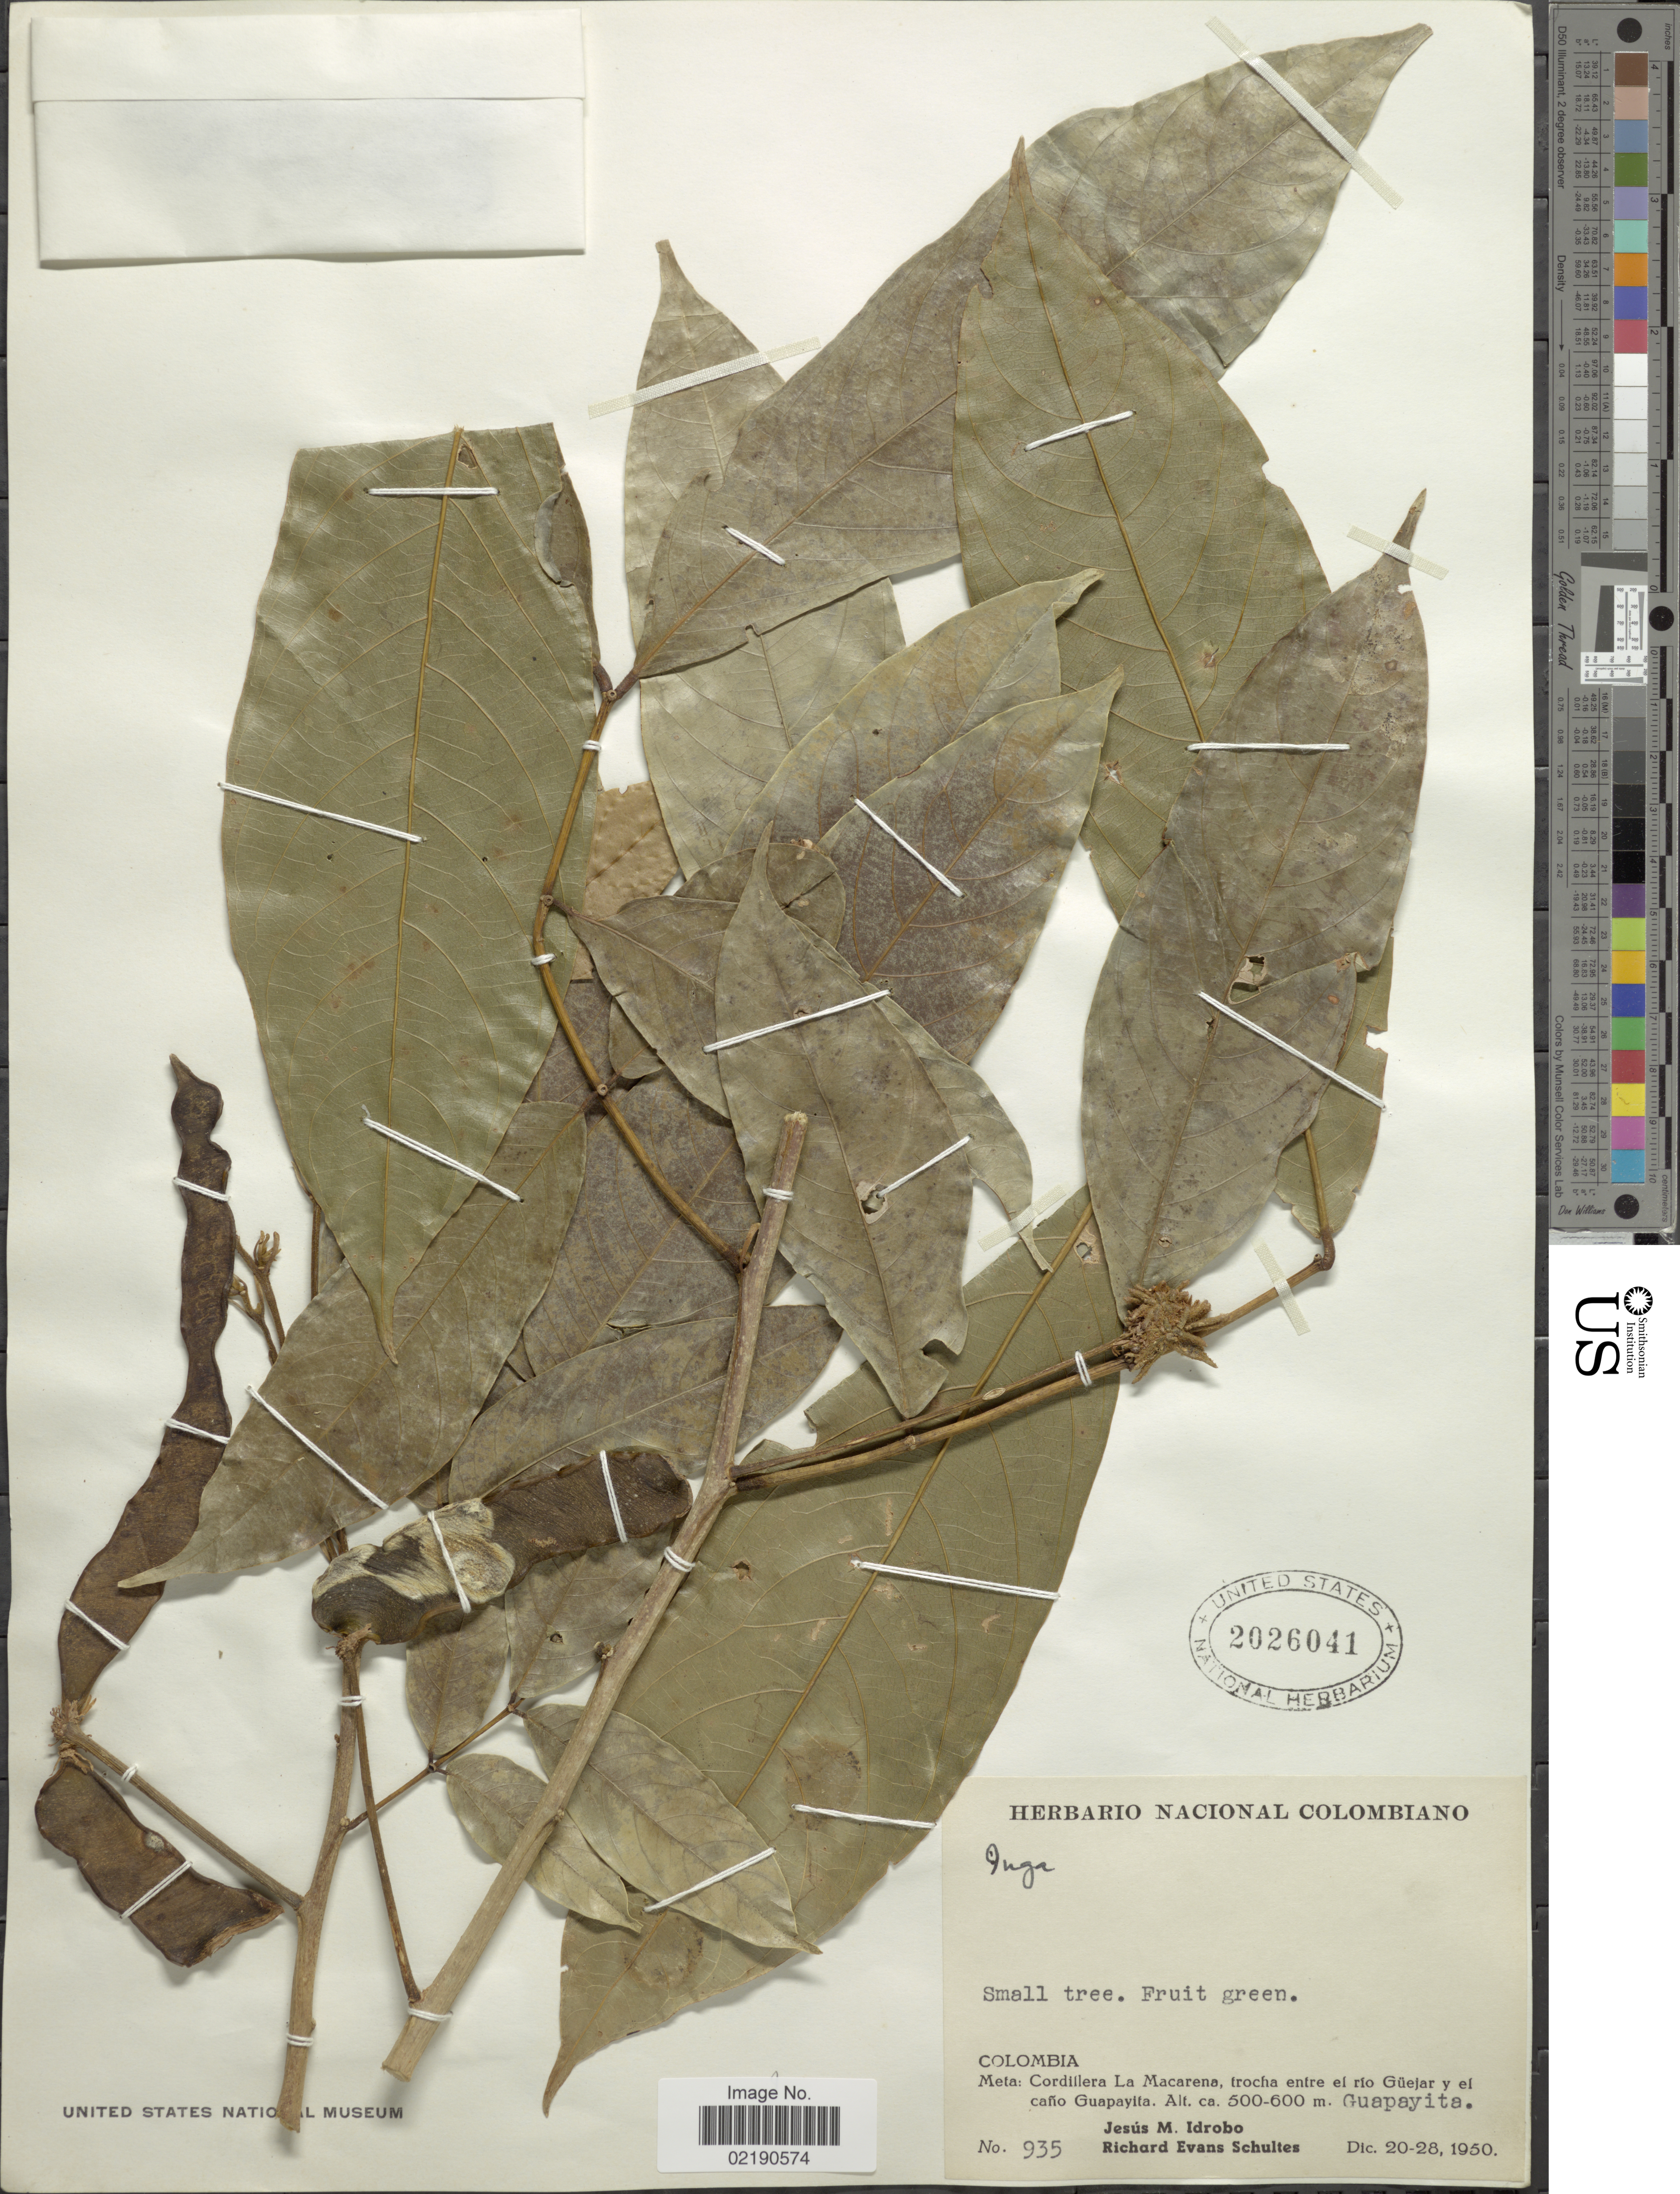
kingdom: Plantae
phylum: Tracheophyta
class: Magnoliopsida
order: Fabales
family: Fabaceae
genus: Inga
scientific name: Inga sp.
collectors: J. M. Idrobo & R. E. Schultes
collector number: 935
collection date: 1950-12-20/1950-12-28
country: Colombia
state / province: Meta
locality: Cordillera La Macarena, trocha entre el rio Guejar y el cano Guapayita, Guapayita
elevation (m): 500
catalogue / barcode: US 2026041